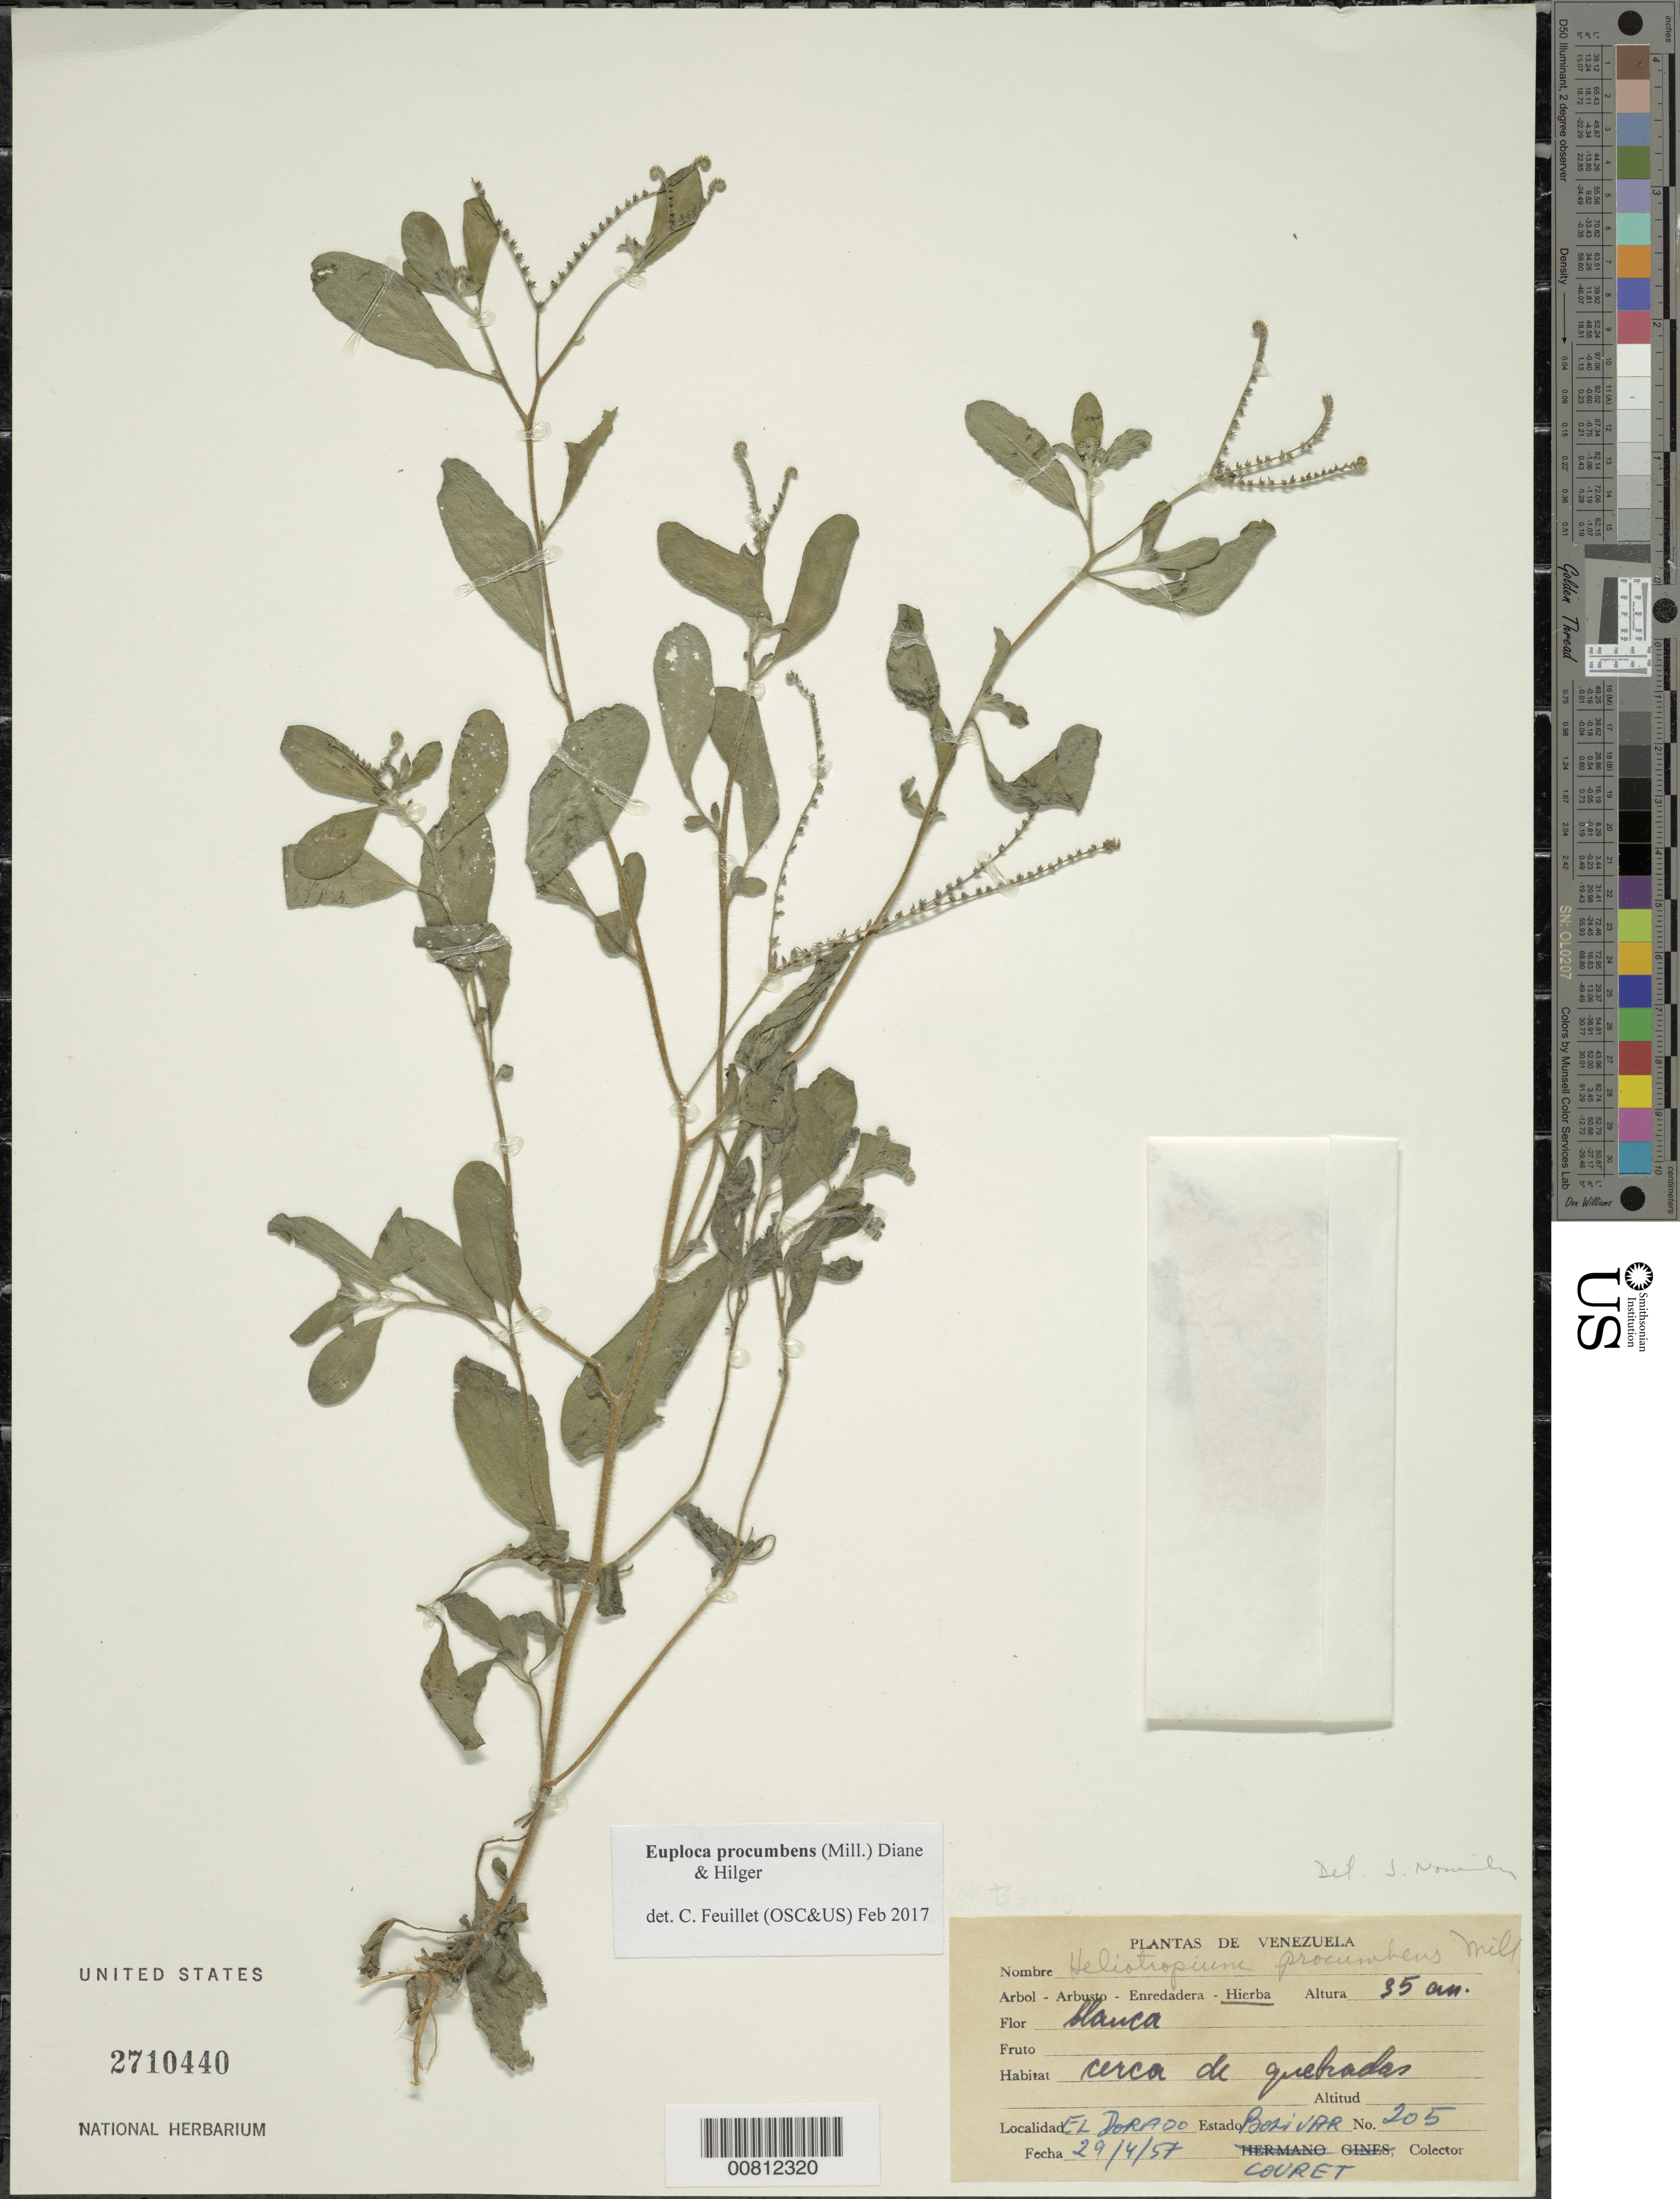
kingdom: Plantae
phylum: Tracheophyta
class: Magnoliopsida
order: Boraginales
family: Heliotropiaceae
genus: Heliotropium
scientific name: Heliotropium procumbens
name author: Mill.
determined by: Nouicke, J.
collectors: -. Couret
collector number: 205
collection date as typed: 29-Apr-57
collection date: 1957-04-29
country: Venezuela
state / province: Bolívar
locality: El Dorado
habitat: Cerca de quebradas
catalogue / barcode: US 2710440